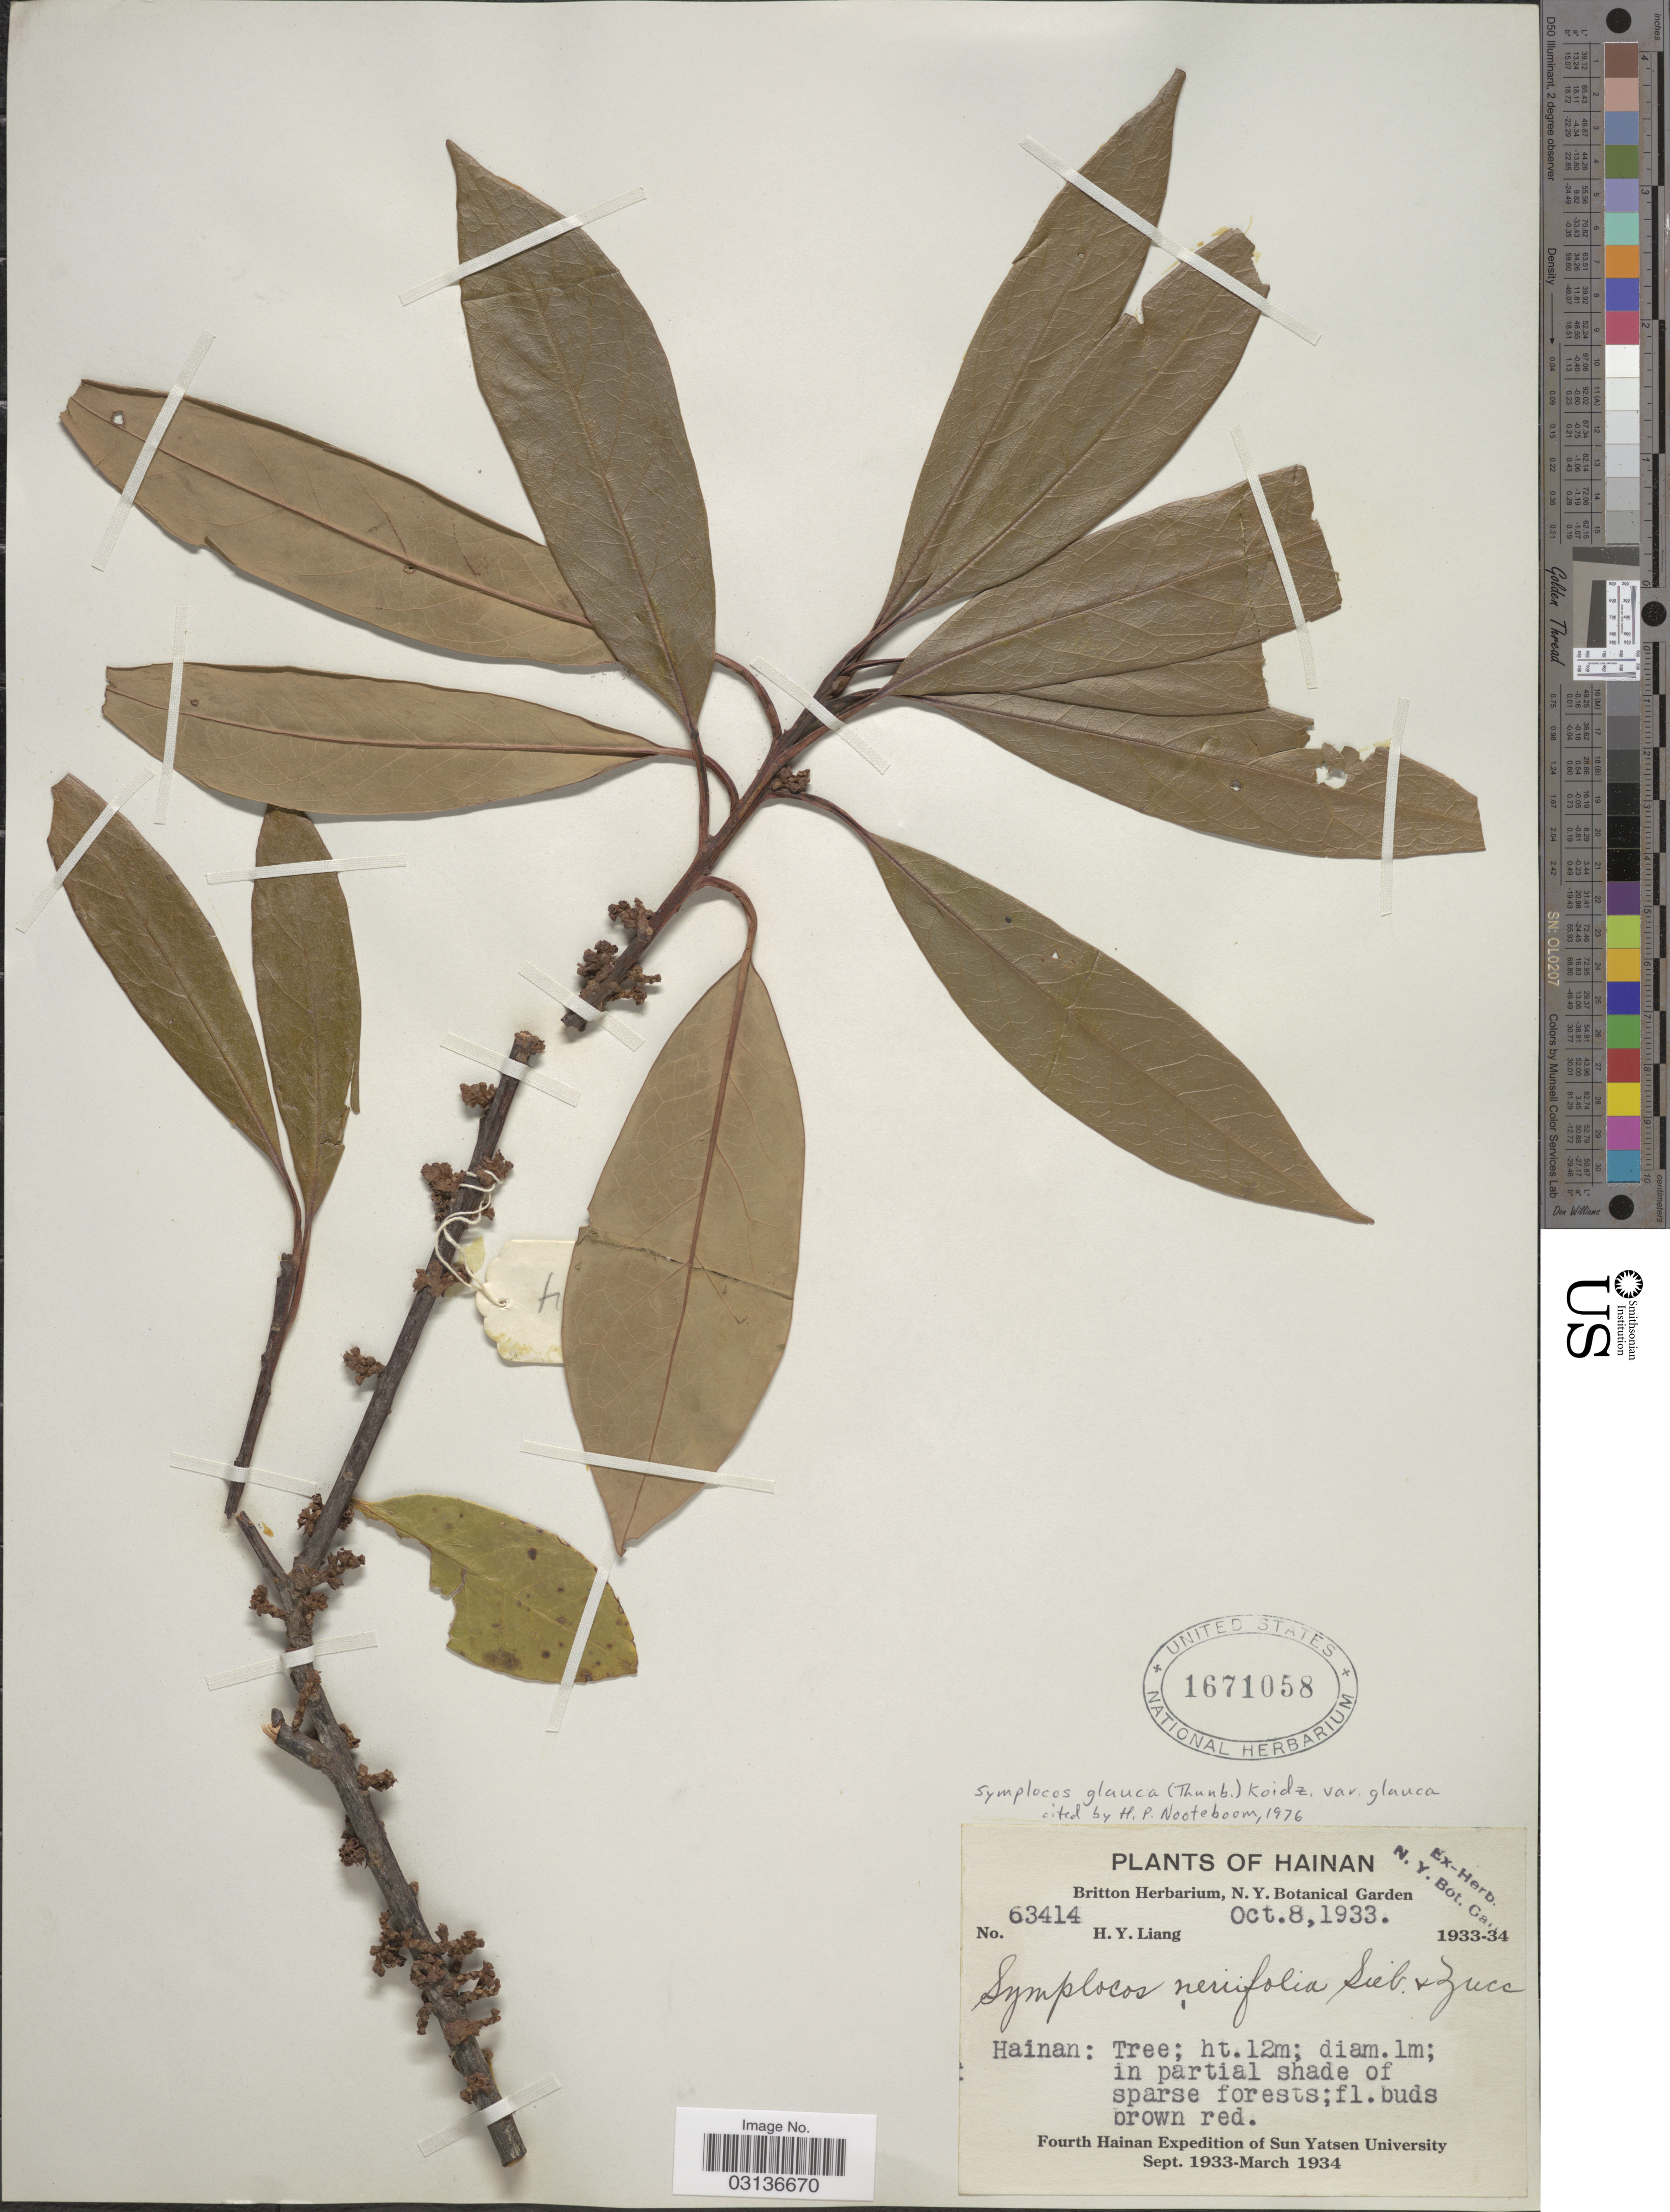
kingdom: Plantae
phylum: Tracheophyta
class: Magnoliopsida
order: Ericales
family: Symplocaceae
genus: Symplocos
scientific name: Symplocos glauca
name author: (Thunb.) Koidz.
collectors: H. Y. Liang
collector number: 63414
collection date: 1933-10-08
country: China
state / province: Hainan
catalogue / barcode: US 1671058